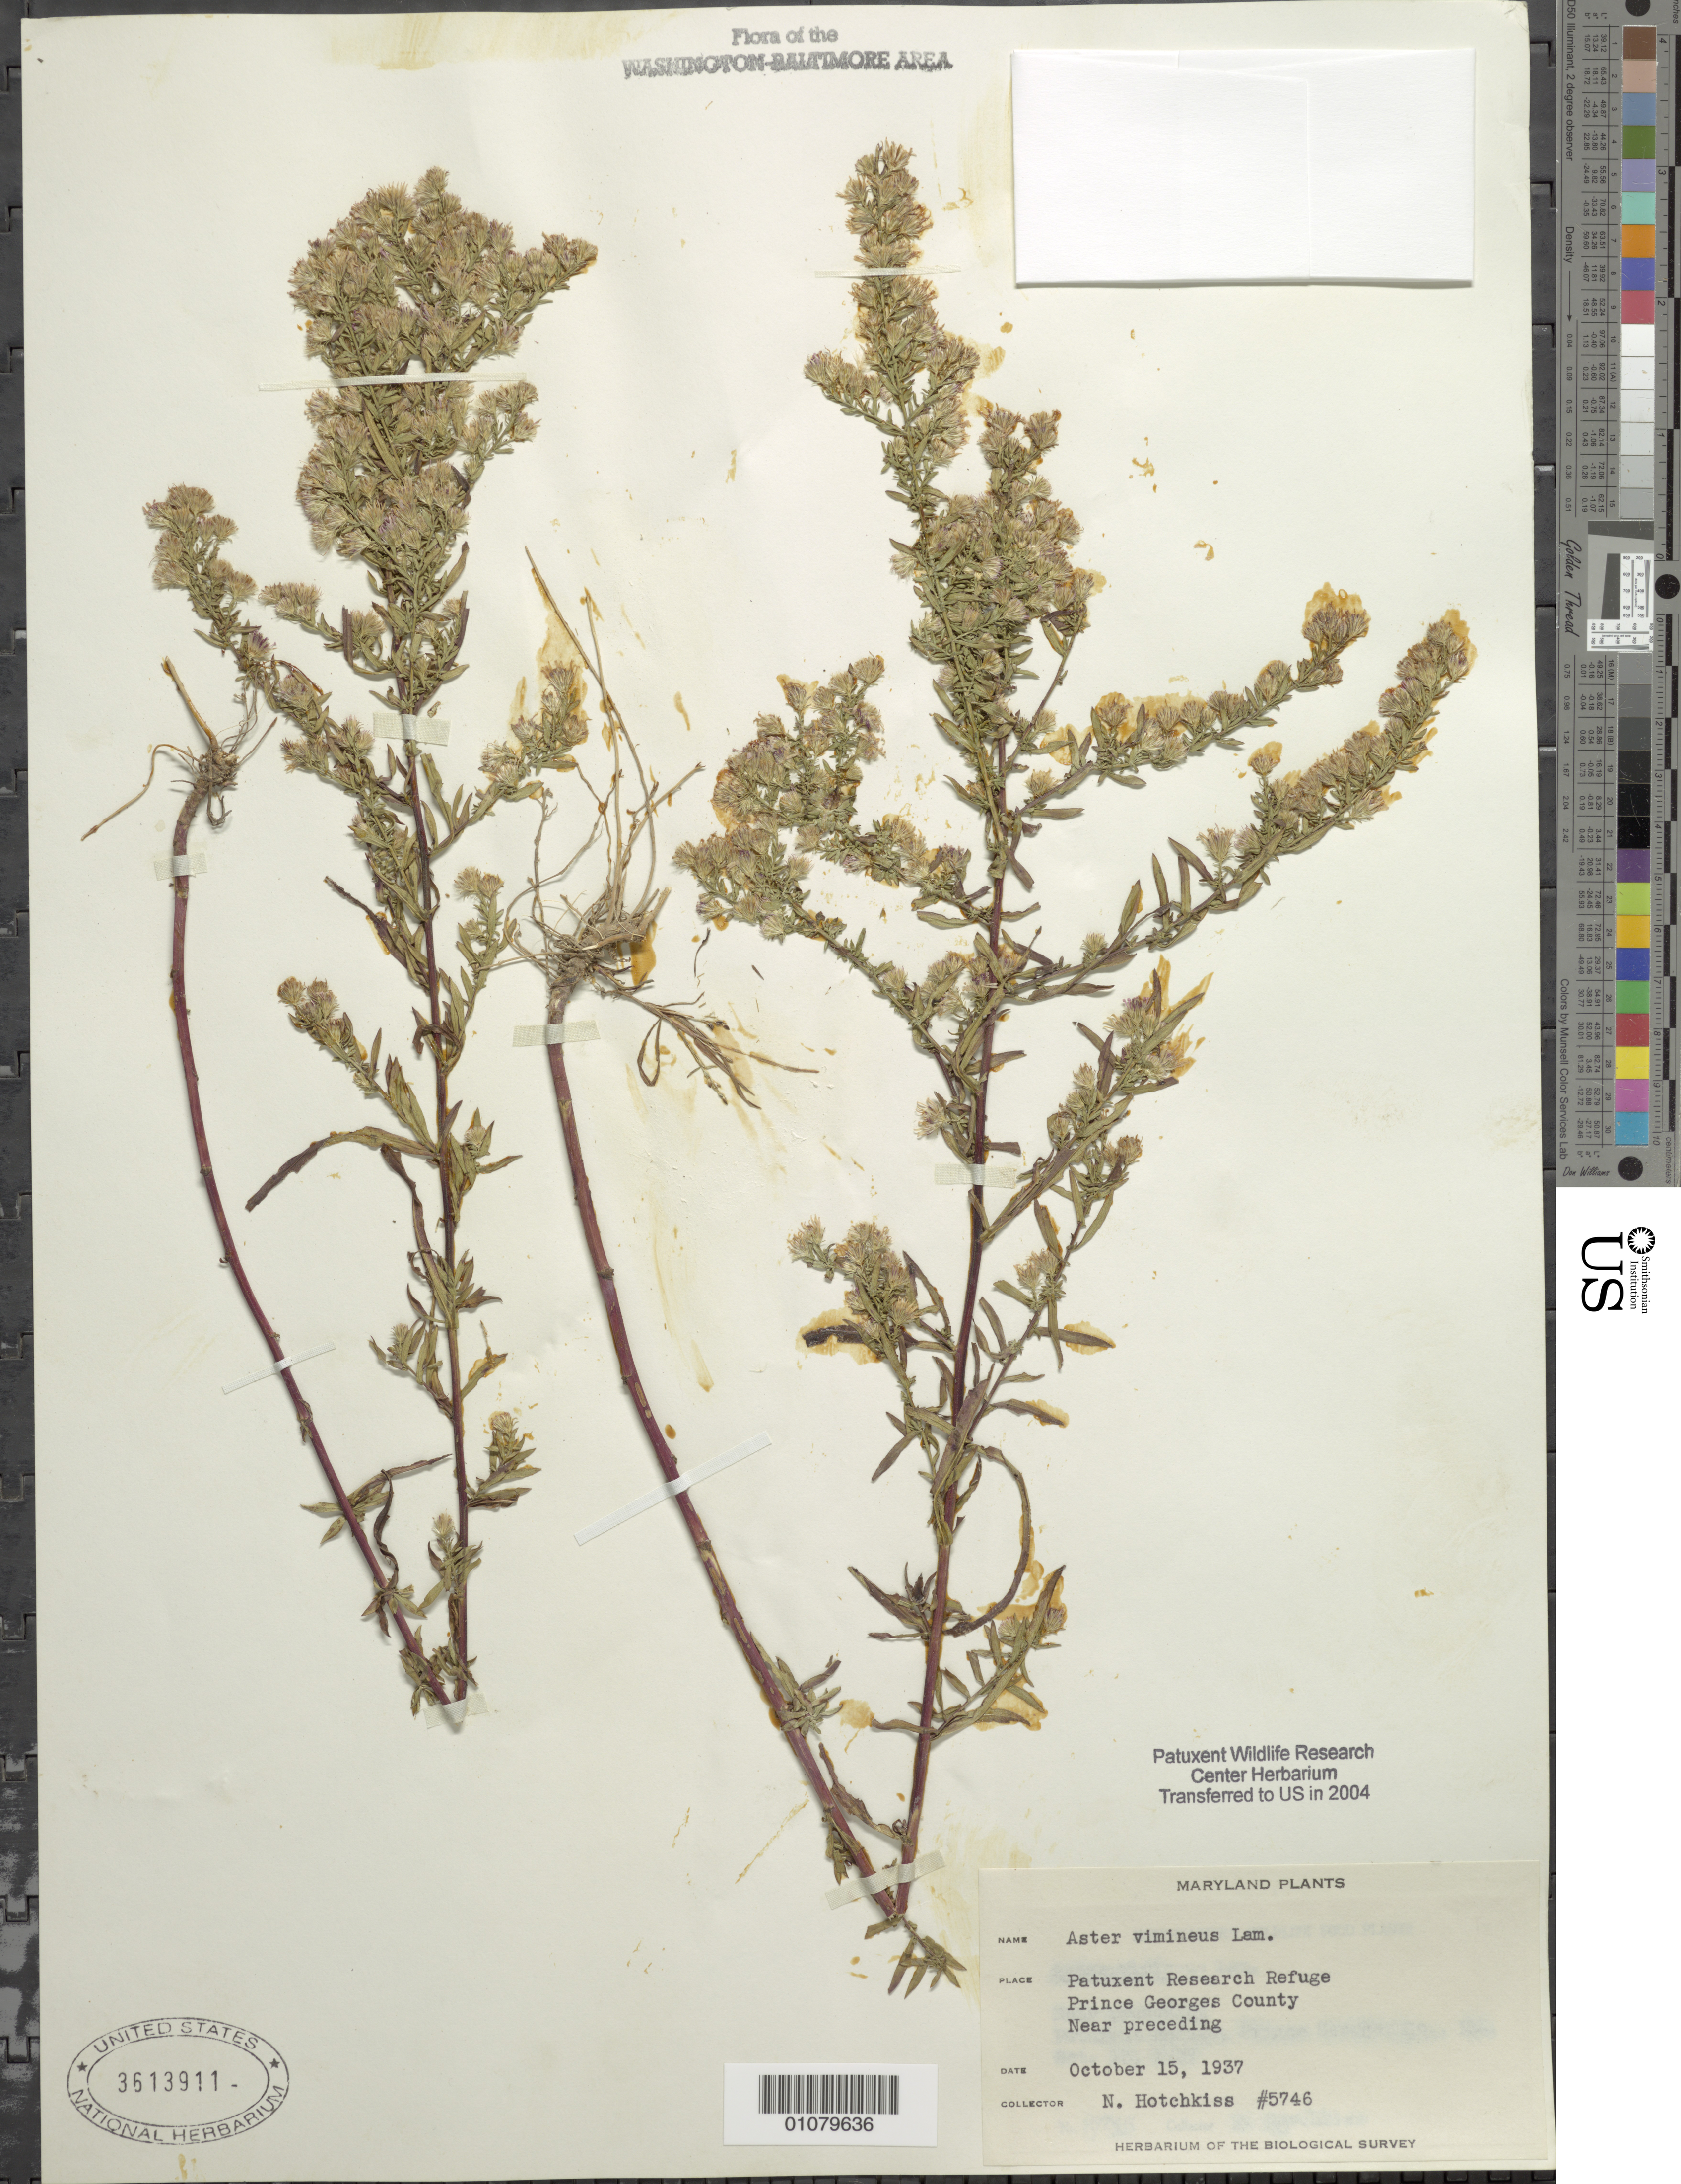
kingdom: Plantae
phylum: Tracheophyta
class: Magnoliopsida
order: Asterales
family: Asteraceae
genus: Aster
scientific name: Aster vimineus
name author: Lam.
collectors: N. Hotchkiss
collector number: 5746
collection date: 1937-10-15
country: United States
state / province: Maryland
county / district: Prince George's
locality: Patuxent Wildlife Refuge. Near preceding [?]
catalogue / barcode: US 3613911